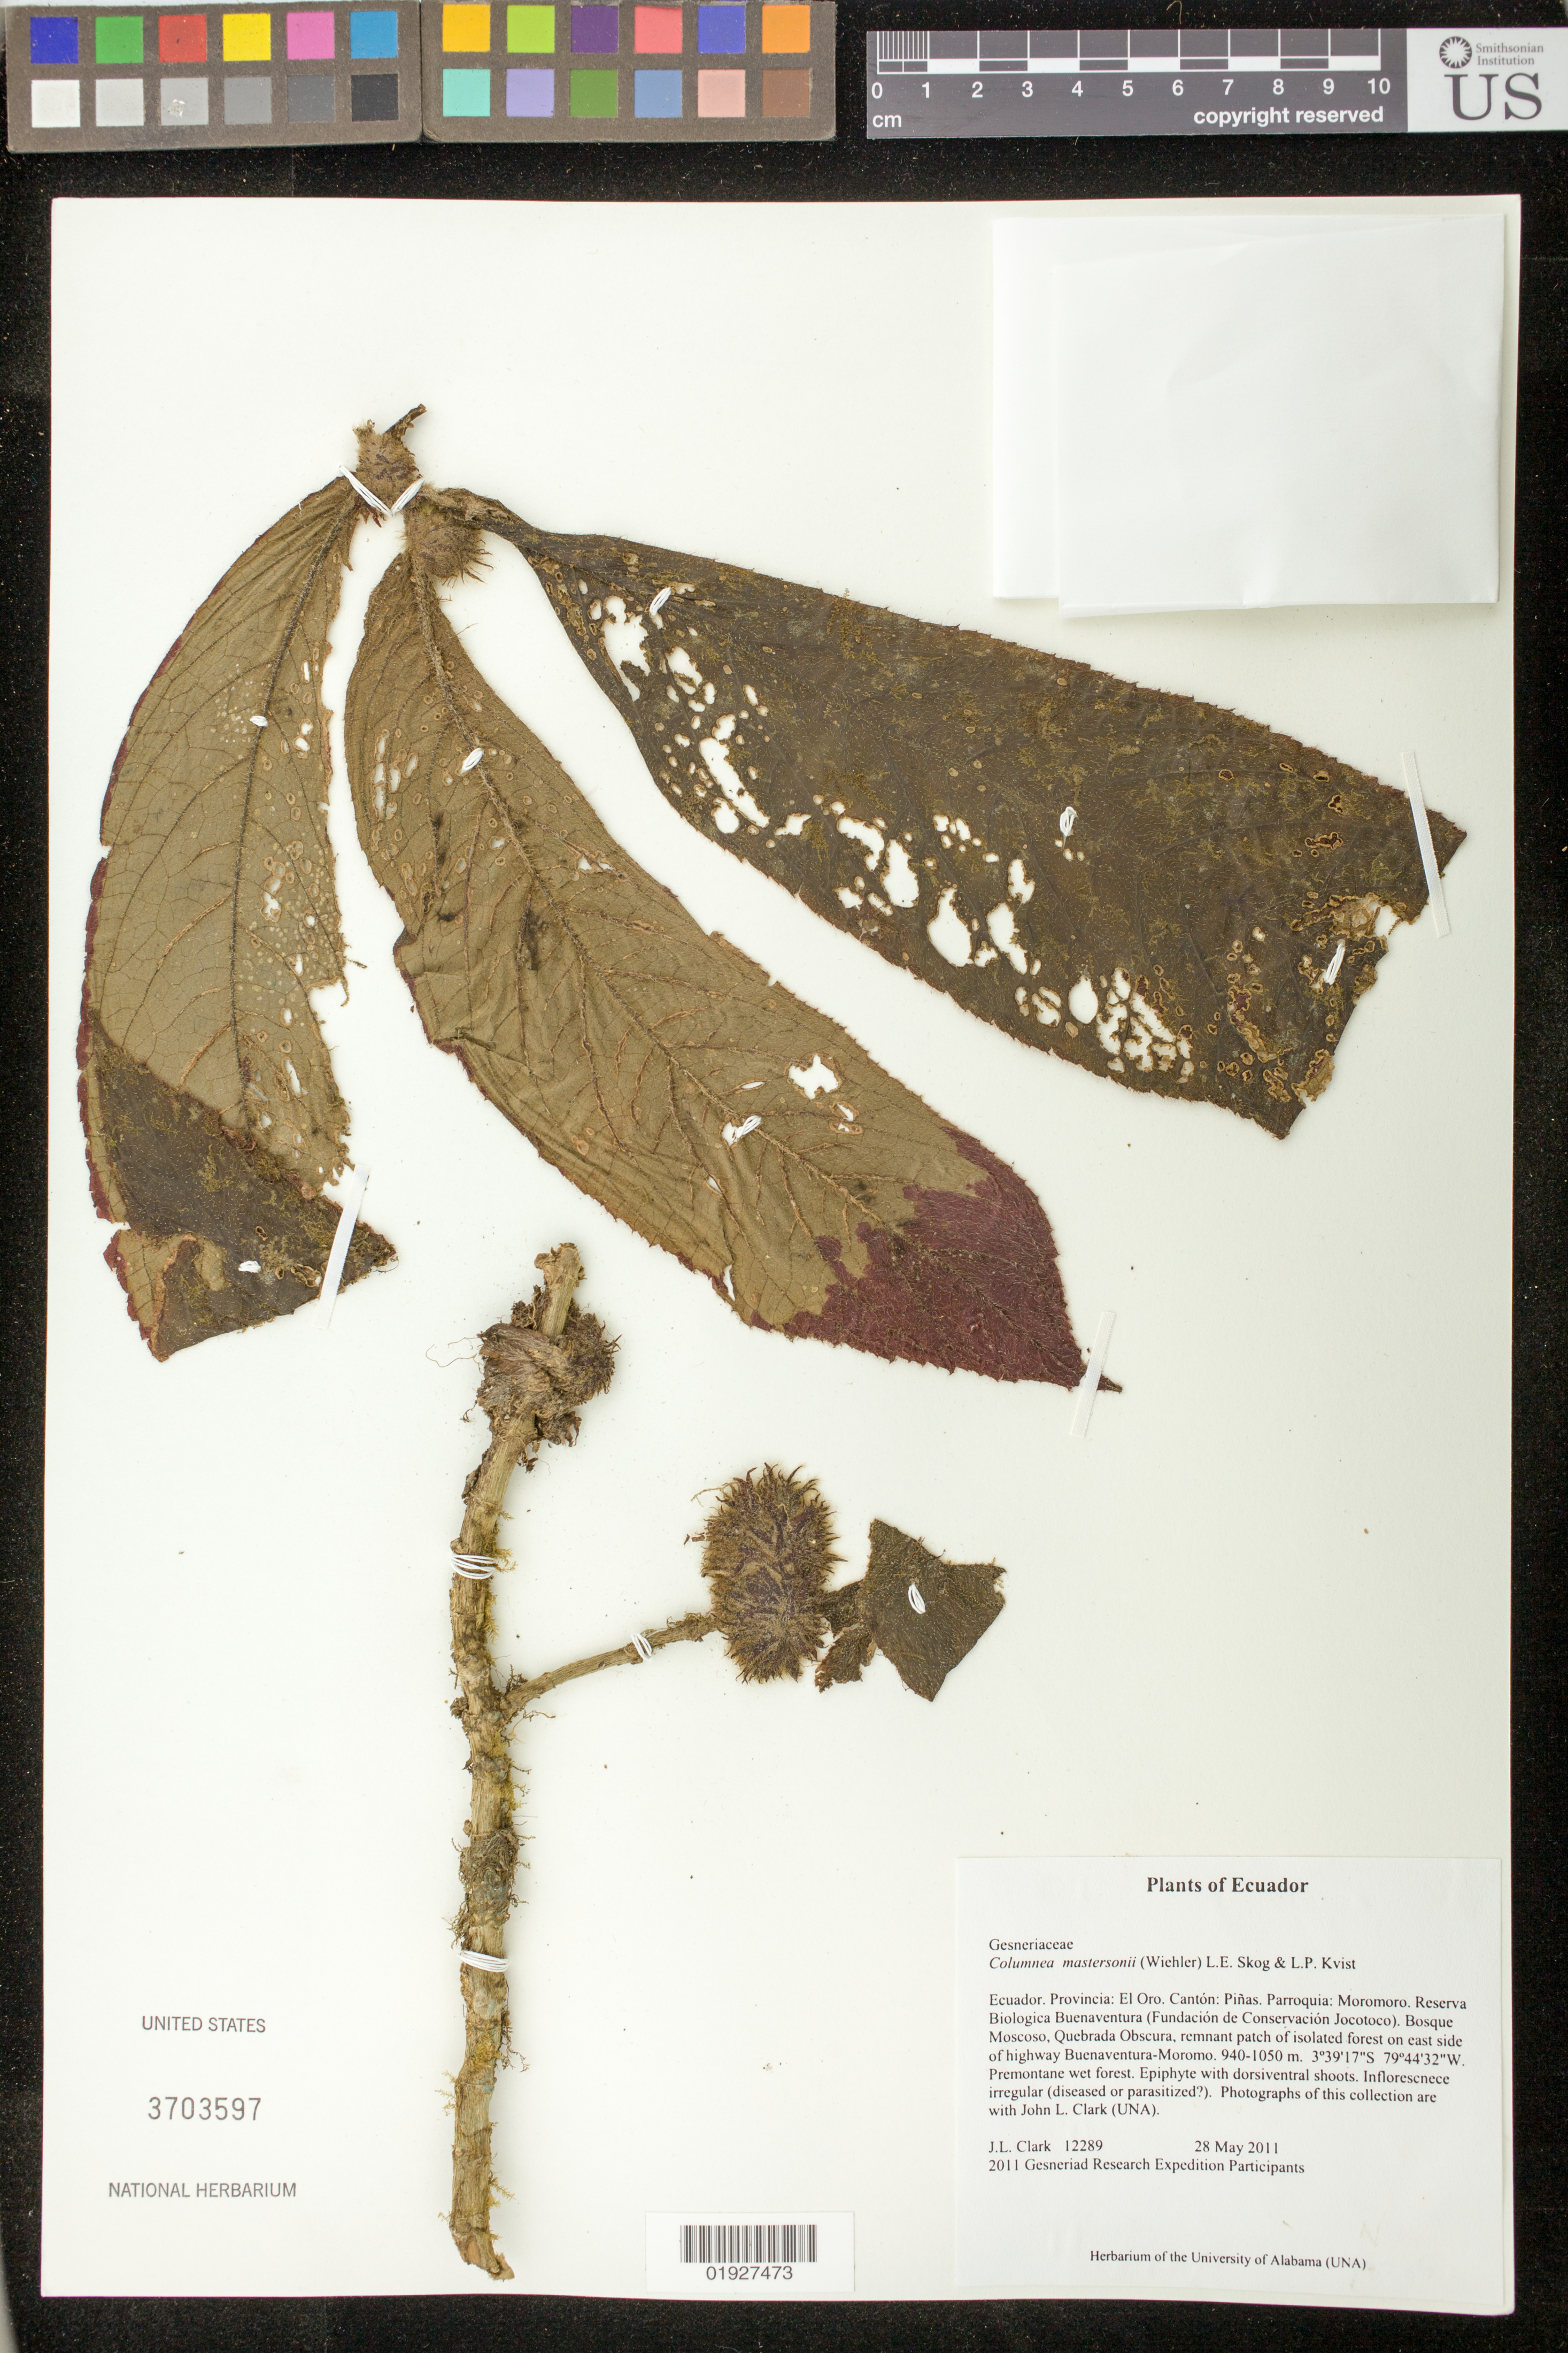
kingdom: Plantae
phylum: Tracheophyta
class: Magnoliopsida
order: Lamiales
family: Gesneriaceae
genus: Columnea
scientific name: Columnea mastersonii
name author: (Wiehler) L.E. Skog & L.P. Kvist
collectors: J. L. Clark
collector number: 12289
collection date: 2011-05-28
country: Ecuador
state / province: El Oro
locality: Provincia: El Oro, Canton: Pinas, Parroquia, Moromoro, Reserva Biologica Buenaventura (Fundacion de Conservacion Jocotoco), Bosque Moscoso, Quebrada Obscura, remnant patch of isolated forest on east side of highway Buenaventura-Moromo.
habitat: Premontane wet forest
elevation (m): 940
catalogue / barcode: US 3703597